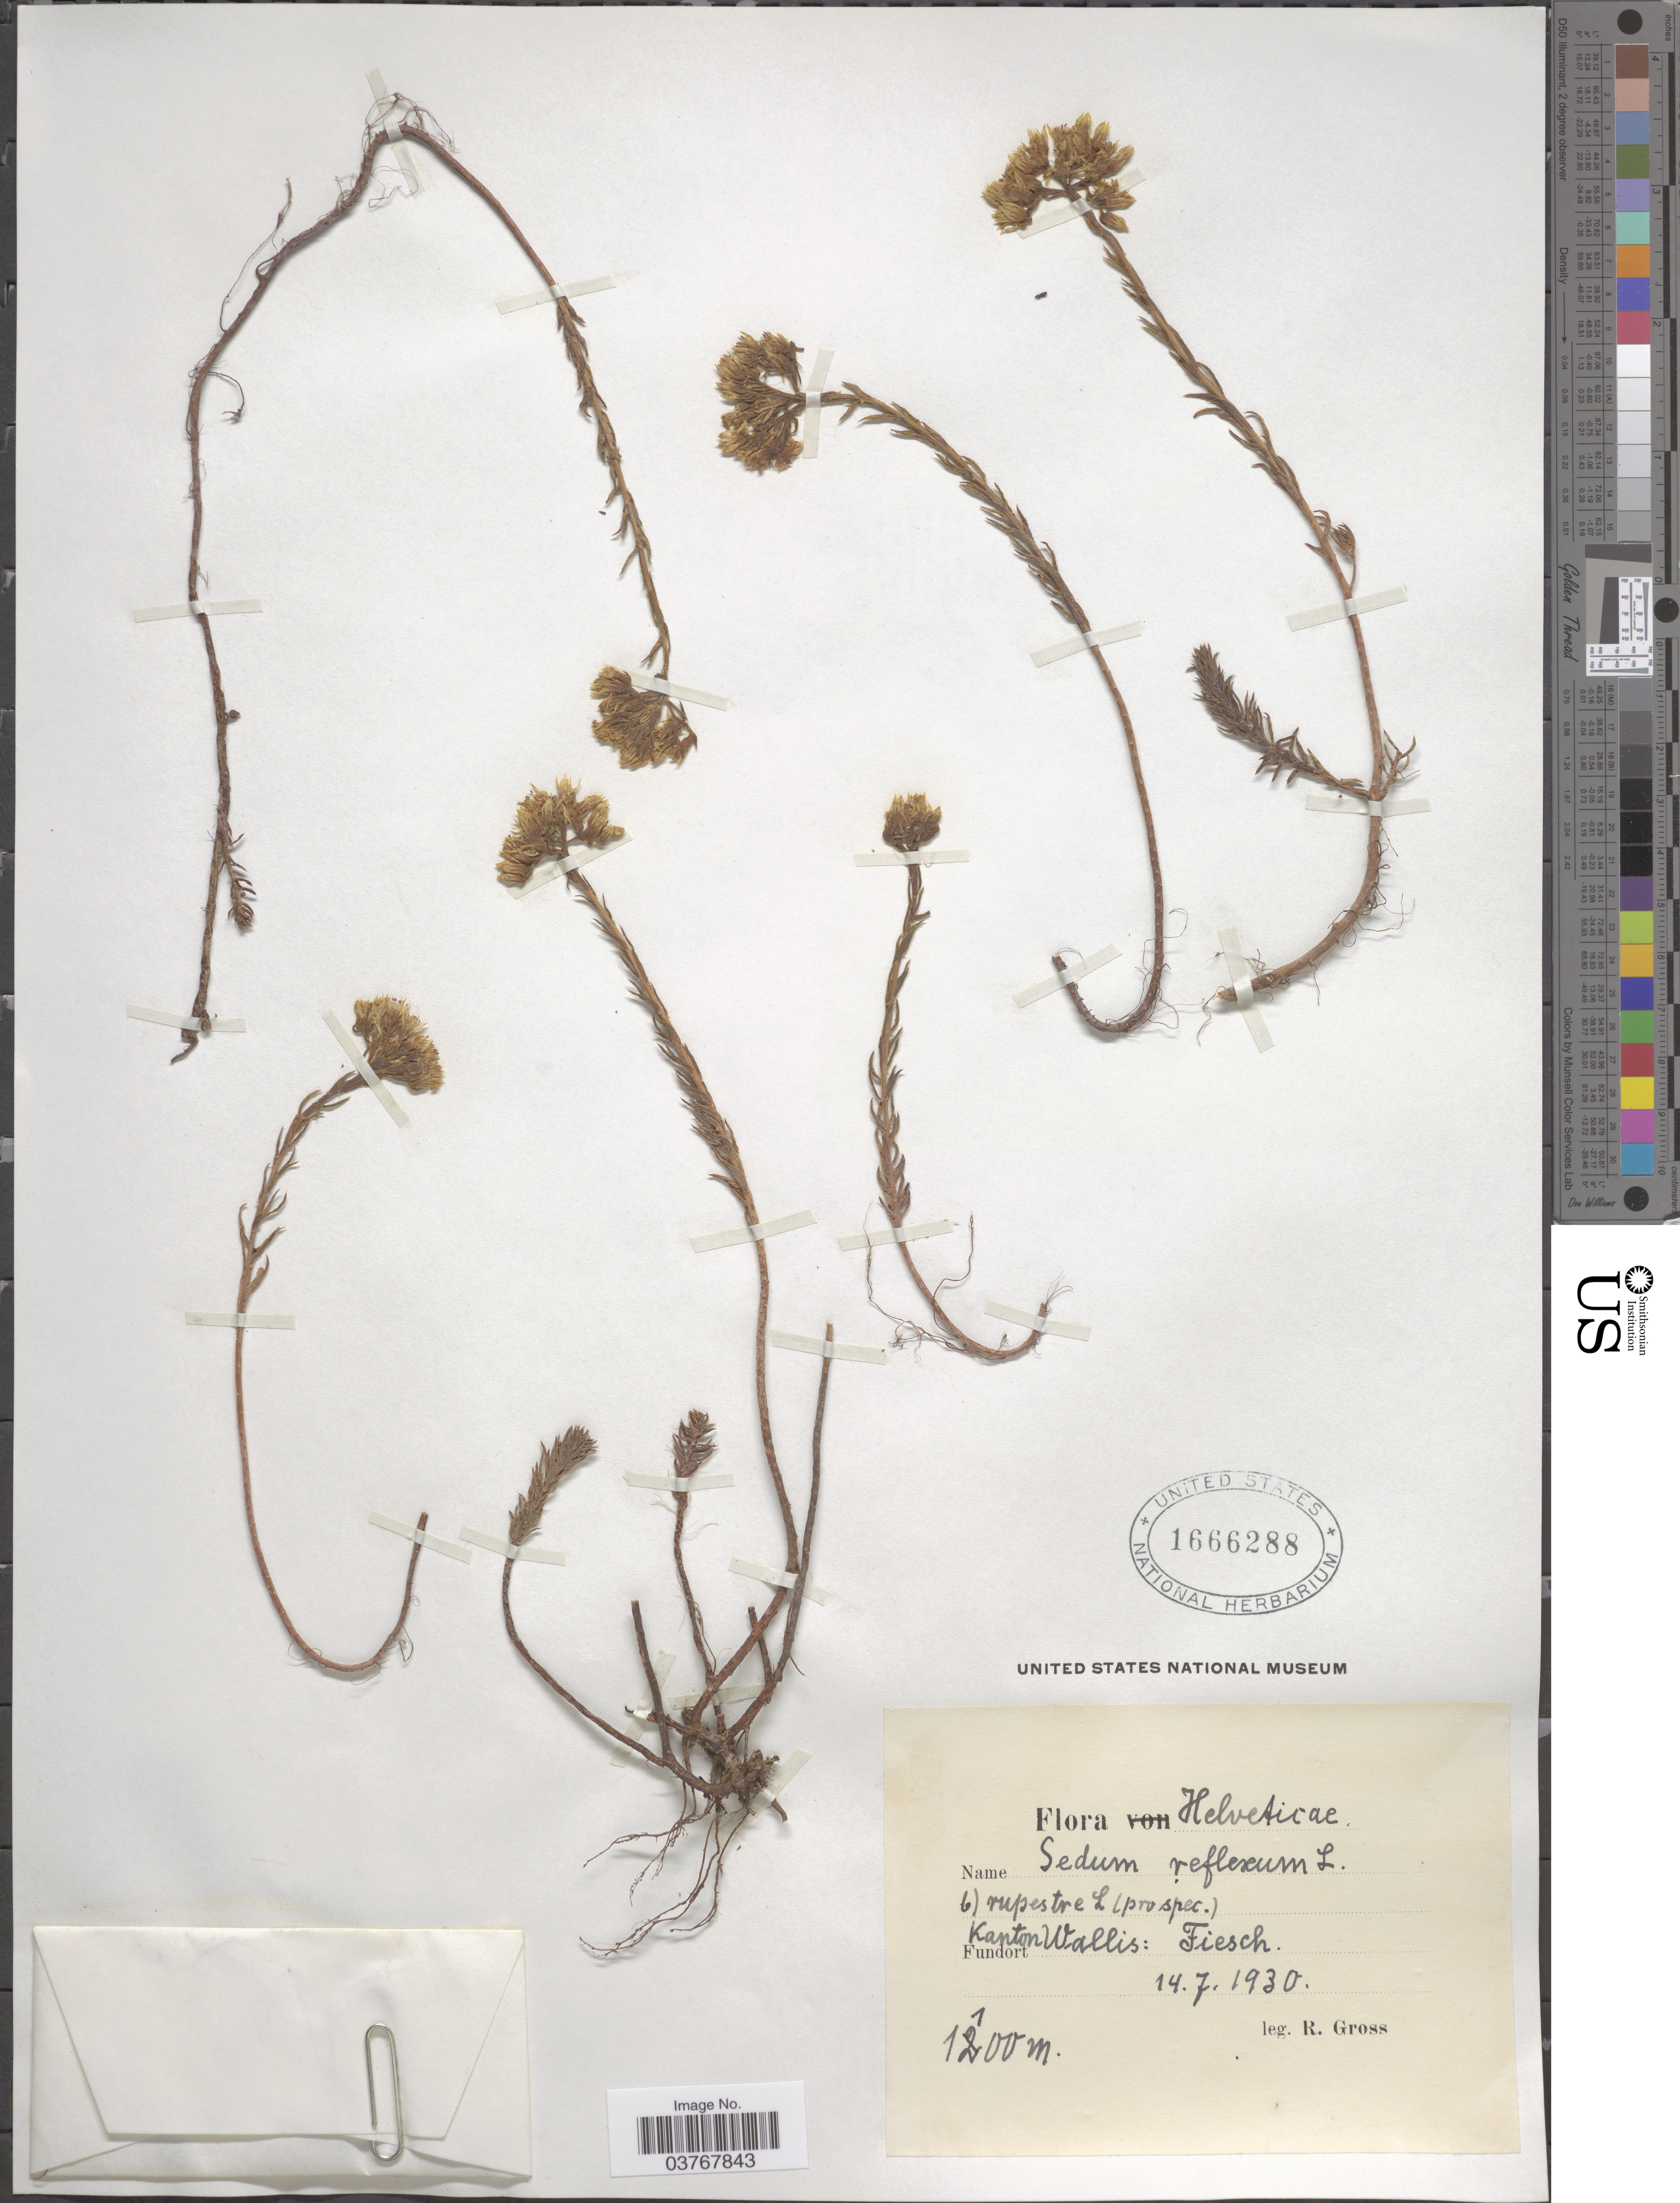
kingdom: Plantae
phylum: Tracheophyta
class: Magnoliopsida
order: Saxifragales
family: Crassulaceae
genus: Petrosedum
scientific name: Petrosedum rupestre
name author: (L.) P.V. Heath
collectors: R. Gross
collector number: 6?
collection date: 1930-07-14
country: Switzerland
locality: Helveticae. Kanton Wallis: Fiesch.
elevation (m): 1100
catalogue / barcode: US 1666288